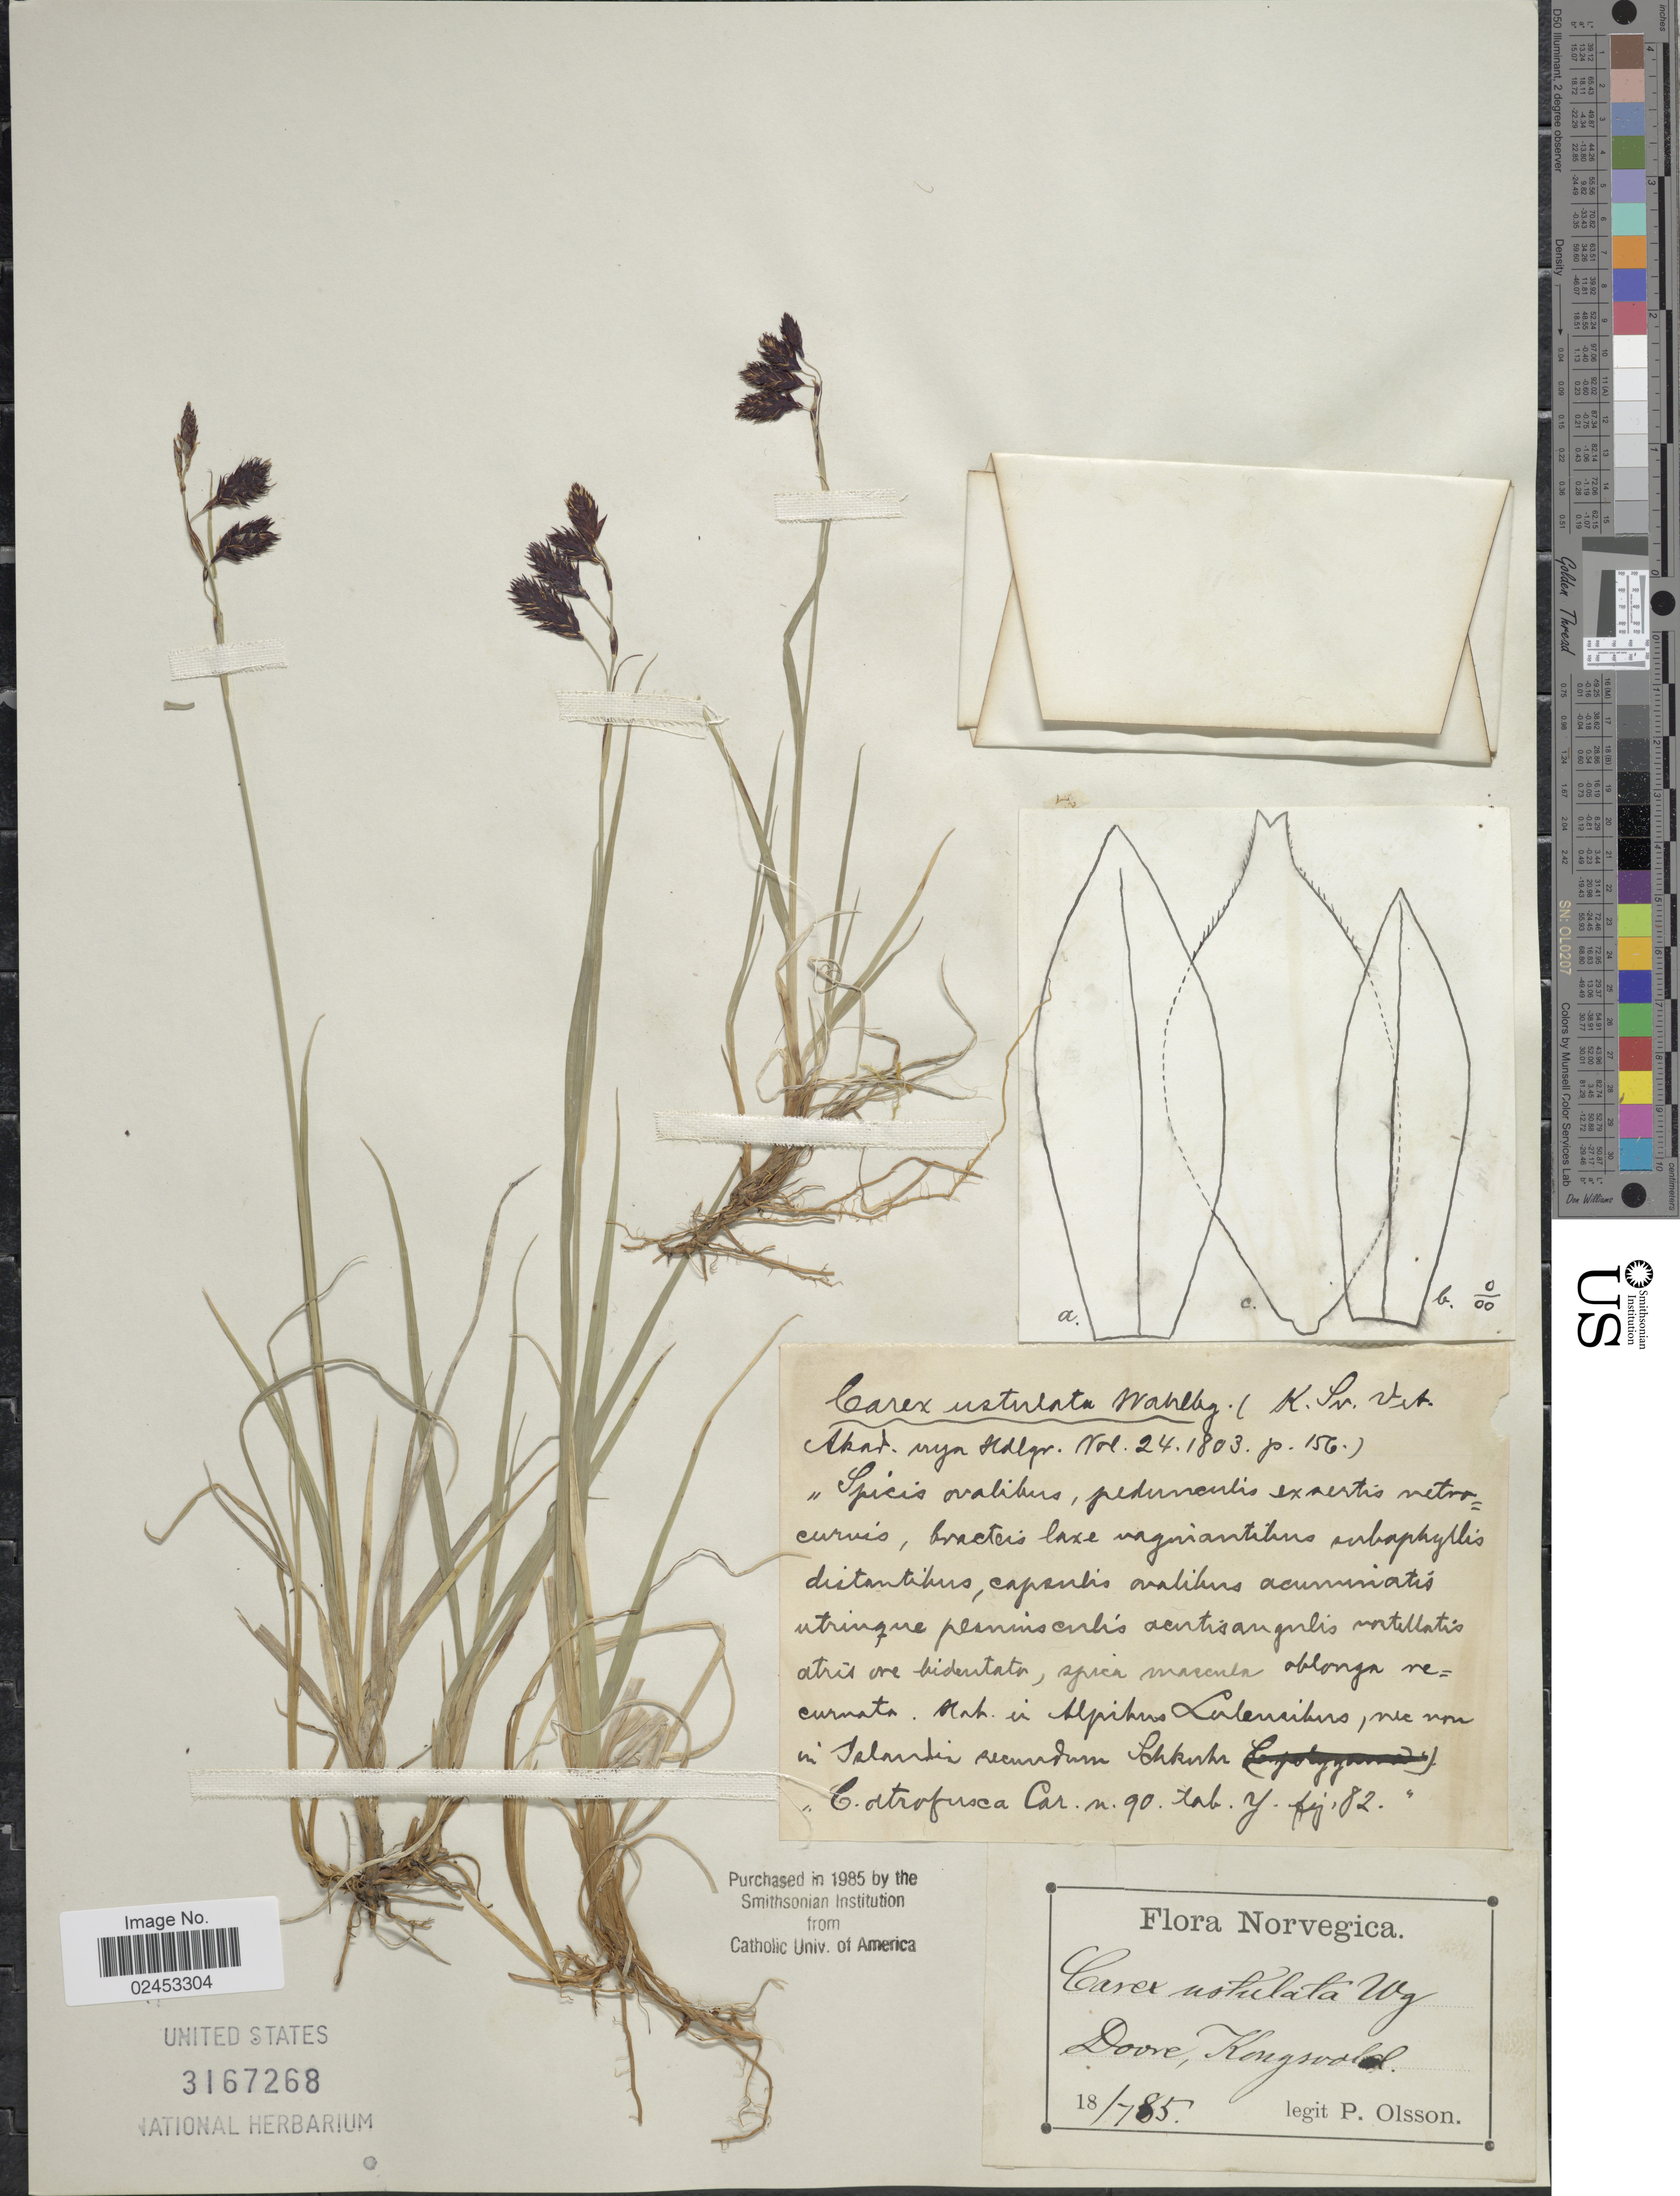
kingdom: Plantae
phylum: Tracheophyta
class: Liliopsida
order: Poales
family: Cyperaceae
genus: Carex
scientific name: Carex atrofusca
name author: Schkuhr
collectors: P. Olsson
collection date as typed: Transcribed d/m/y: 18/7/85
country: Norway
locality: Norvegica, Dovre, Kongsvold.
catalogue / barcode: US 3167268